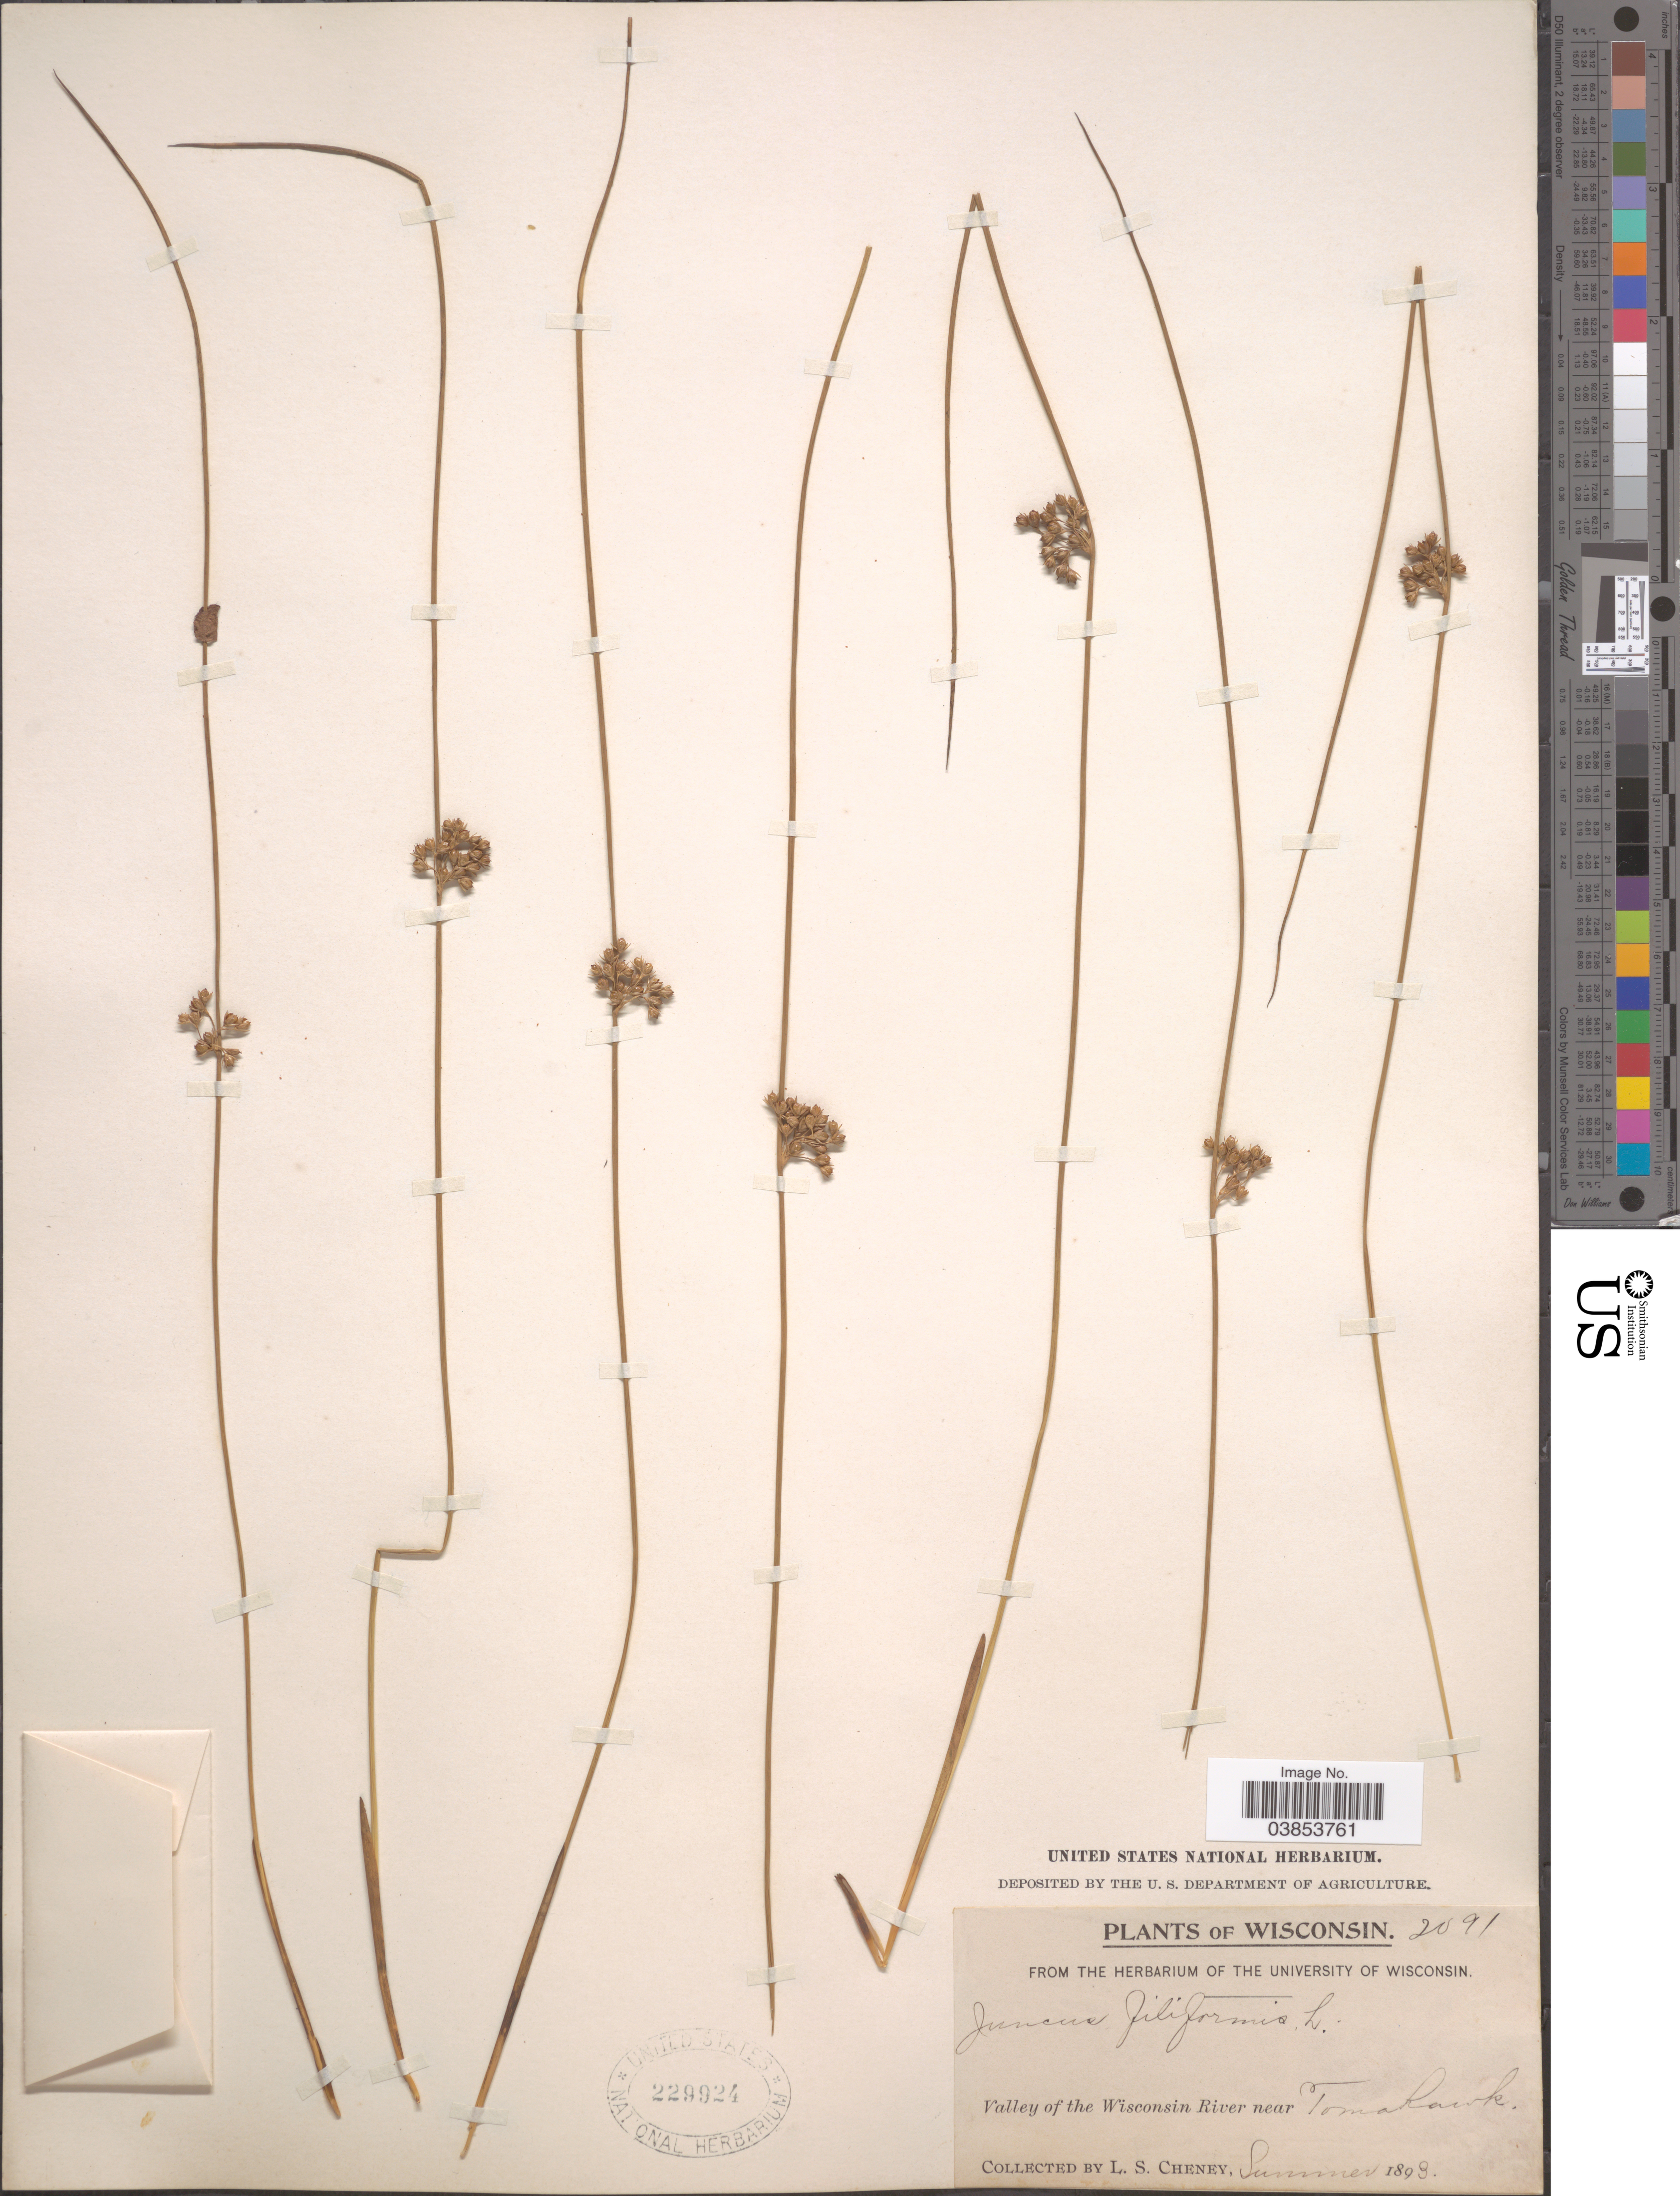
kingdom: Plantae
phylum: Tracheophyta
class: Liliopsida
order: Poales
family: Juncaceae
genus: Juncus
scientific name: Juncus filiformis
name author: L.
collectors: L. Cheney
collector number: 2091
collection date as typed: Summer 1893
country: United States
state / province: Wisconsin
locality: Valley of the Wisconsin River near Tomahawk.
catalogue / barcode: US 229924